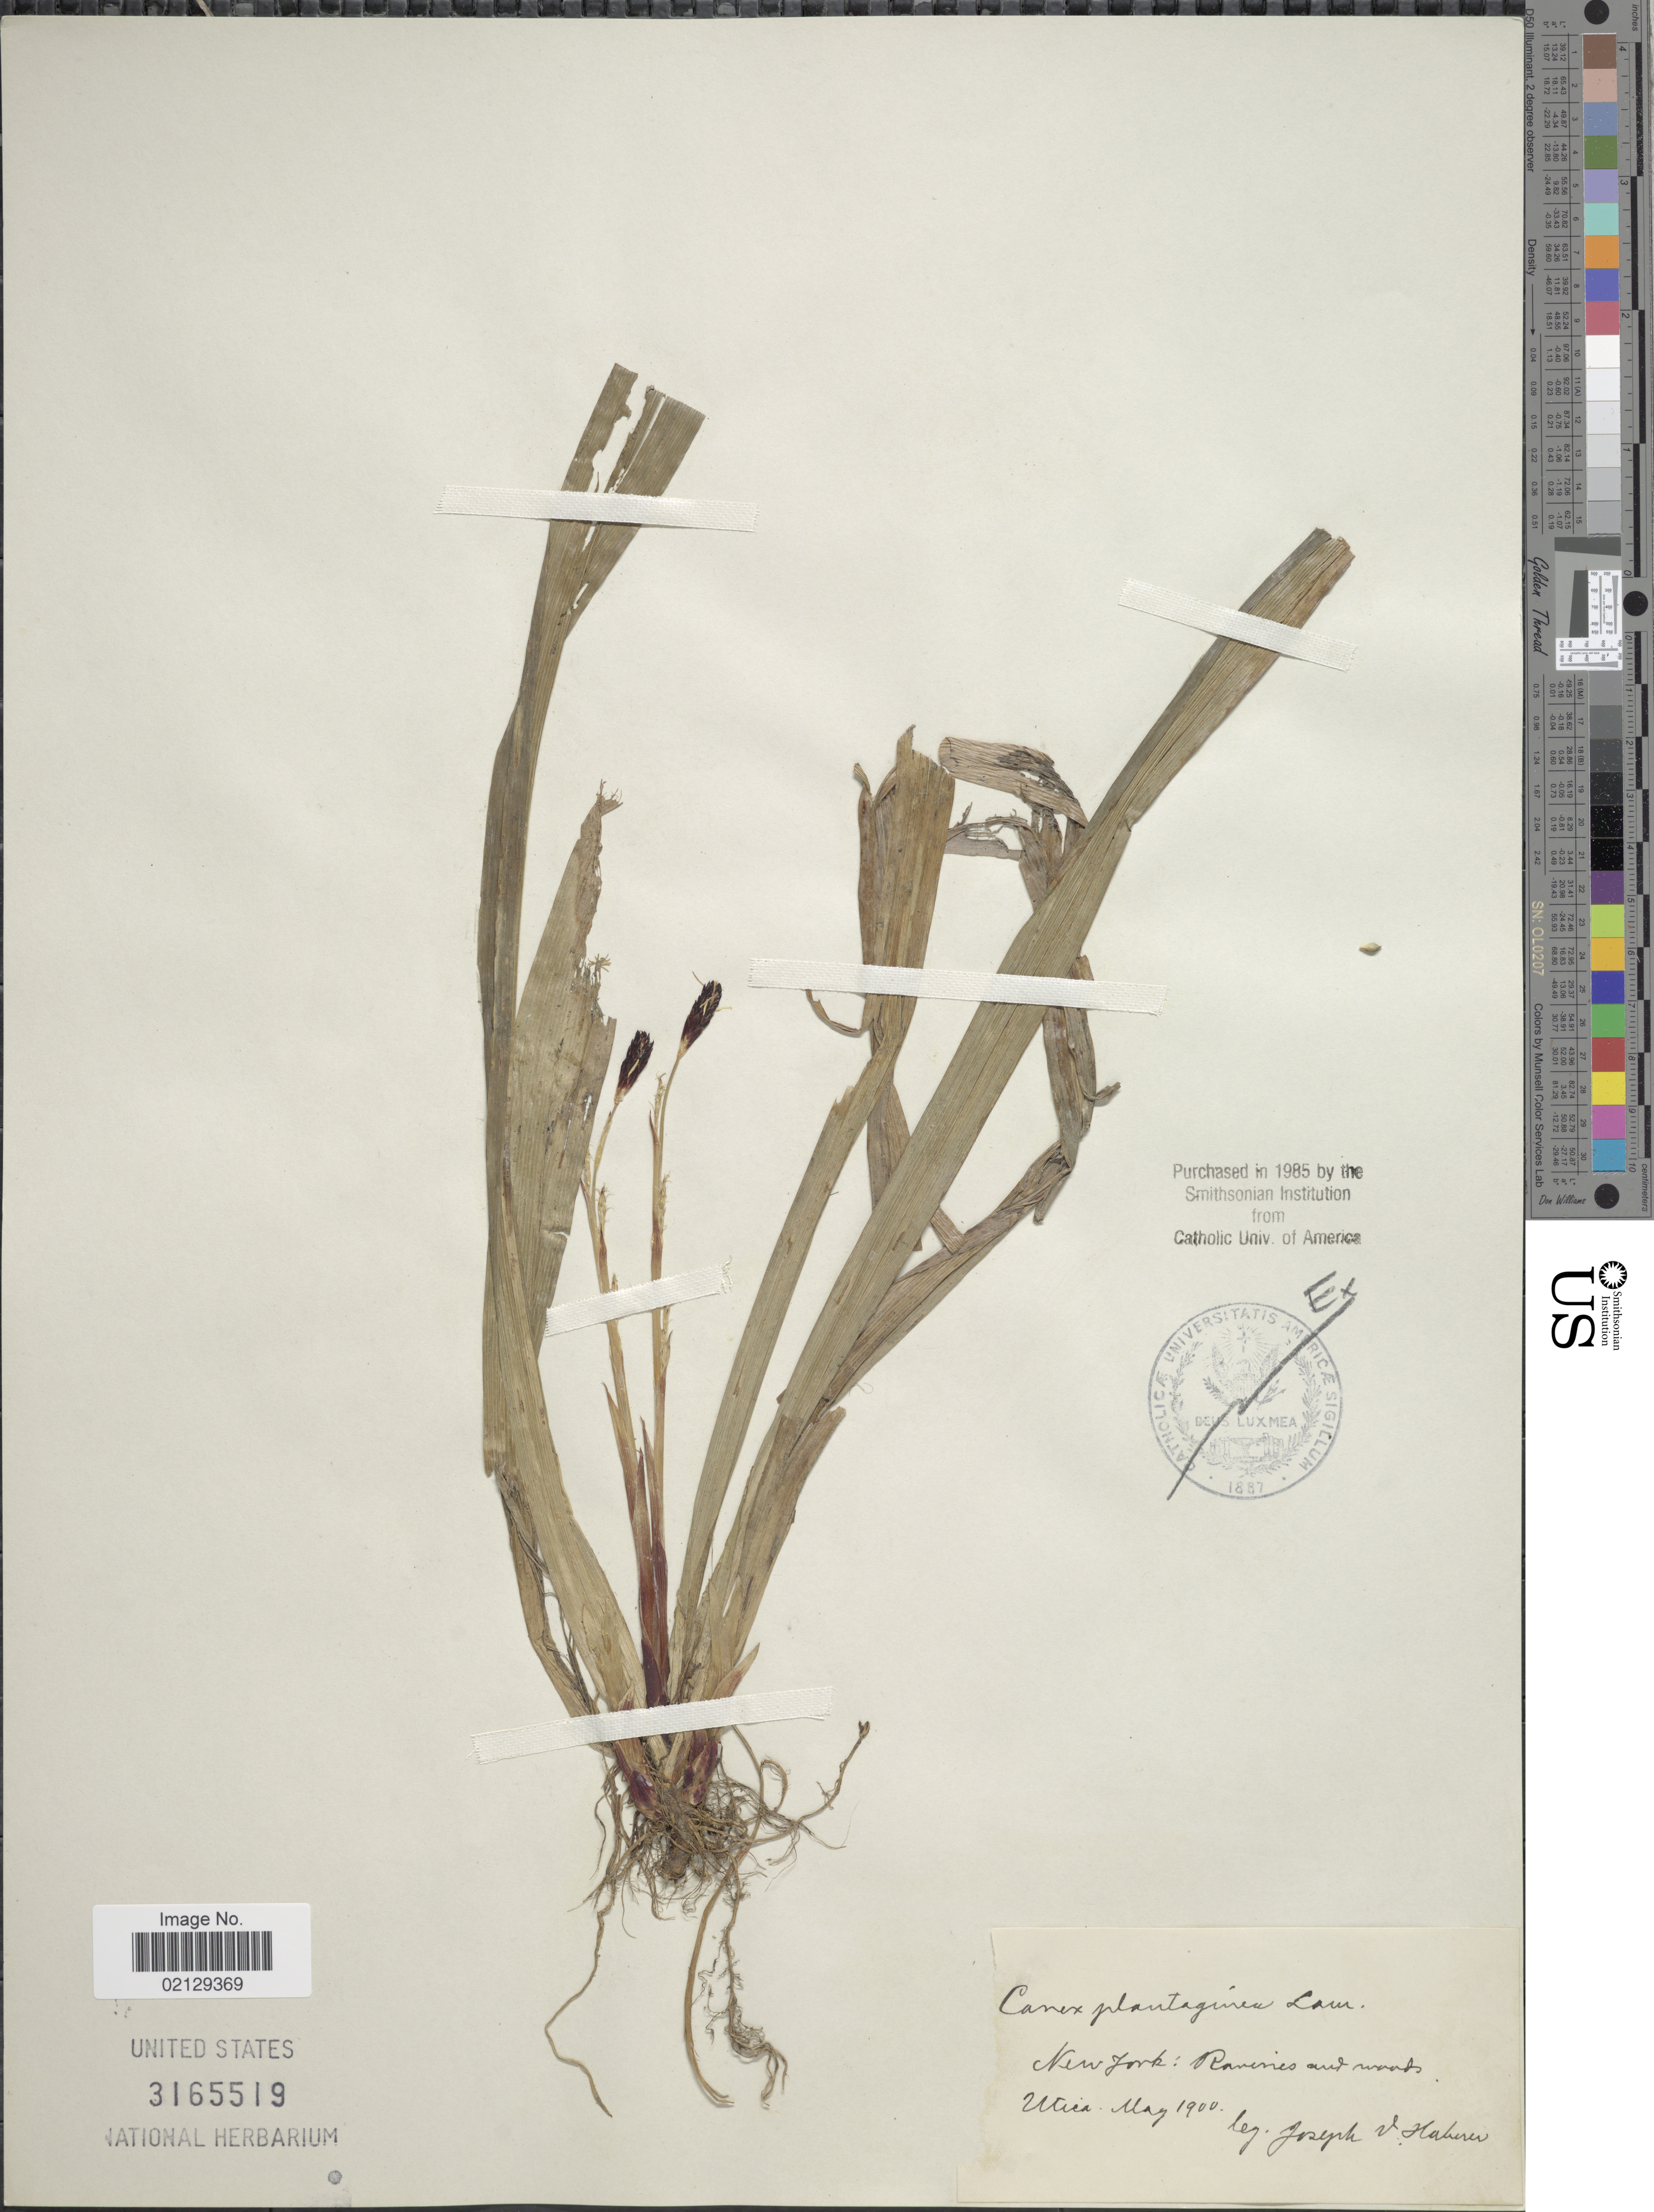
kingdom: Plantae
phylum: Tracheophyta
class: Liliopsida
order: Poales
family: Cyperaceae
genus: Carex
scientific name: Carex plantaginea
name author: Lam.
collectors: J. V. Haberer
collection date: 1900-05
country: United States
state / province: New York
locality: Ravines and woods, Utica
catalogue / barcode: US 3165519